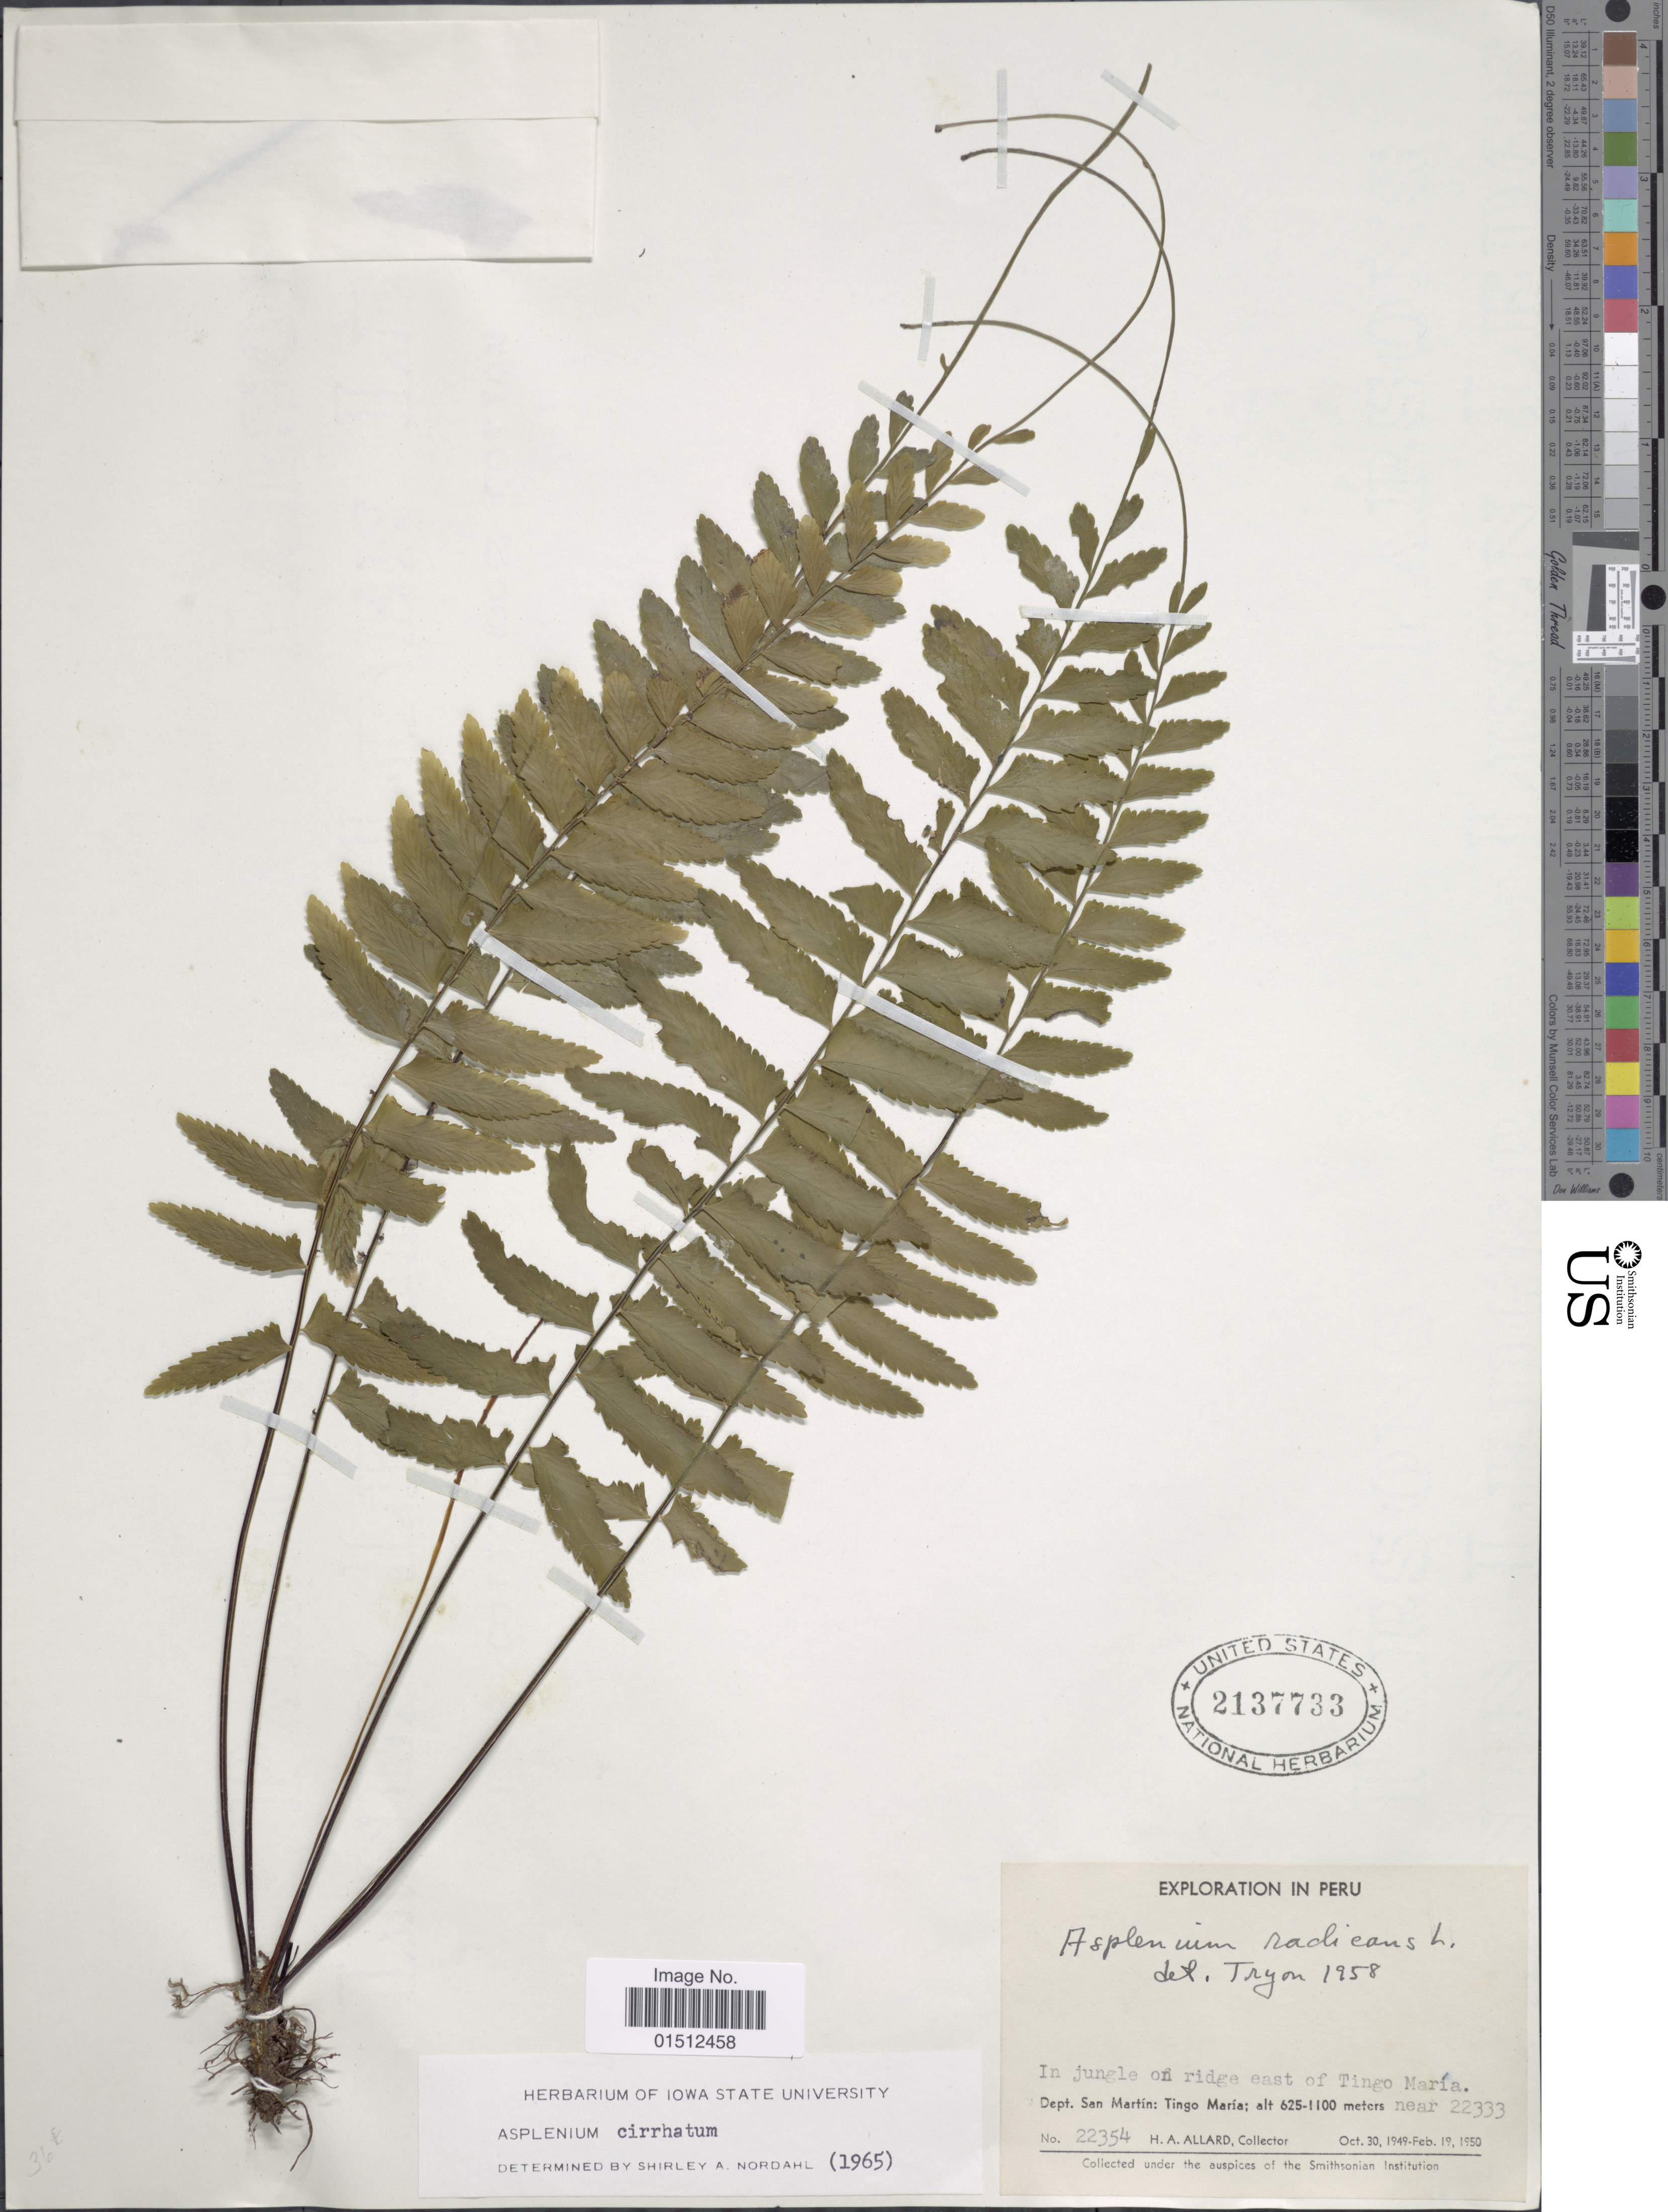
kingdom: Plantae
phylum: Tracheophyta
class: Polypodiopsida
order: Polypodiales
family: Aspleniaceae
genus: Asplenium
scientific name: Asplenium radicans var. cirrhatum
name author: (Rich. ex Willd.) Rosenst.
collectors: A. H. Allard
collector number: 22354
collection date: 1949-10-30/1950-02-19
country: Peru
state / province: San Martín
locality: Peru. In jungle on ridge east of Tingo Maria, Dept. San Martin: Tingo Maria, near 22333.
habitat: in jungle on ridge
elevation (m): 625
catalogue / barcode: US 2137733